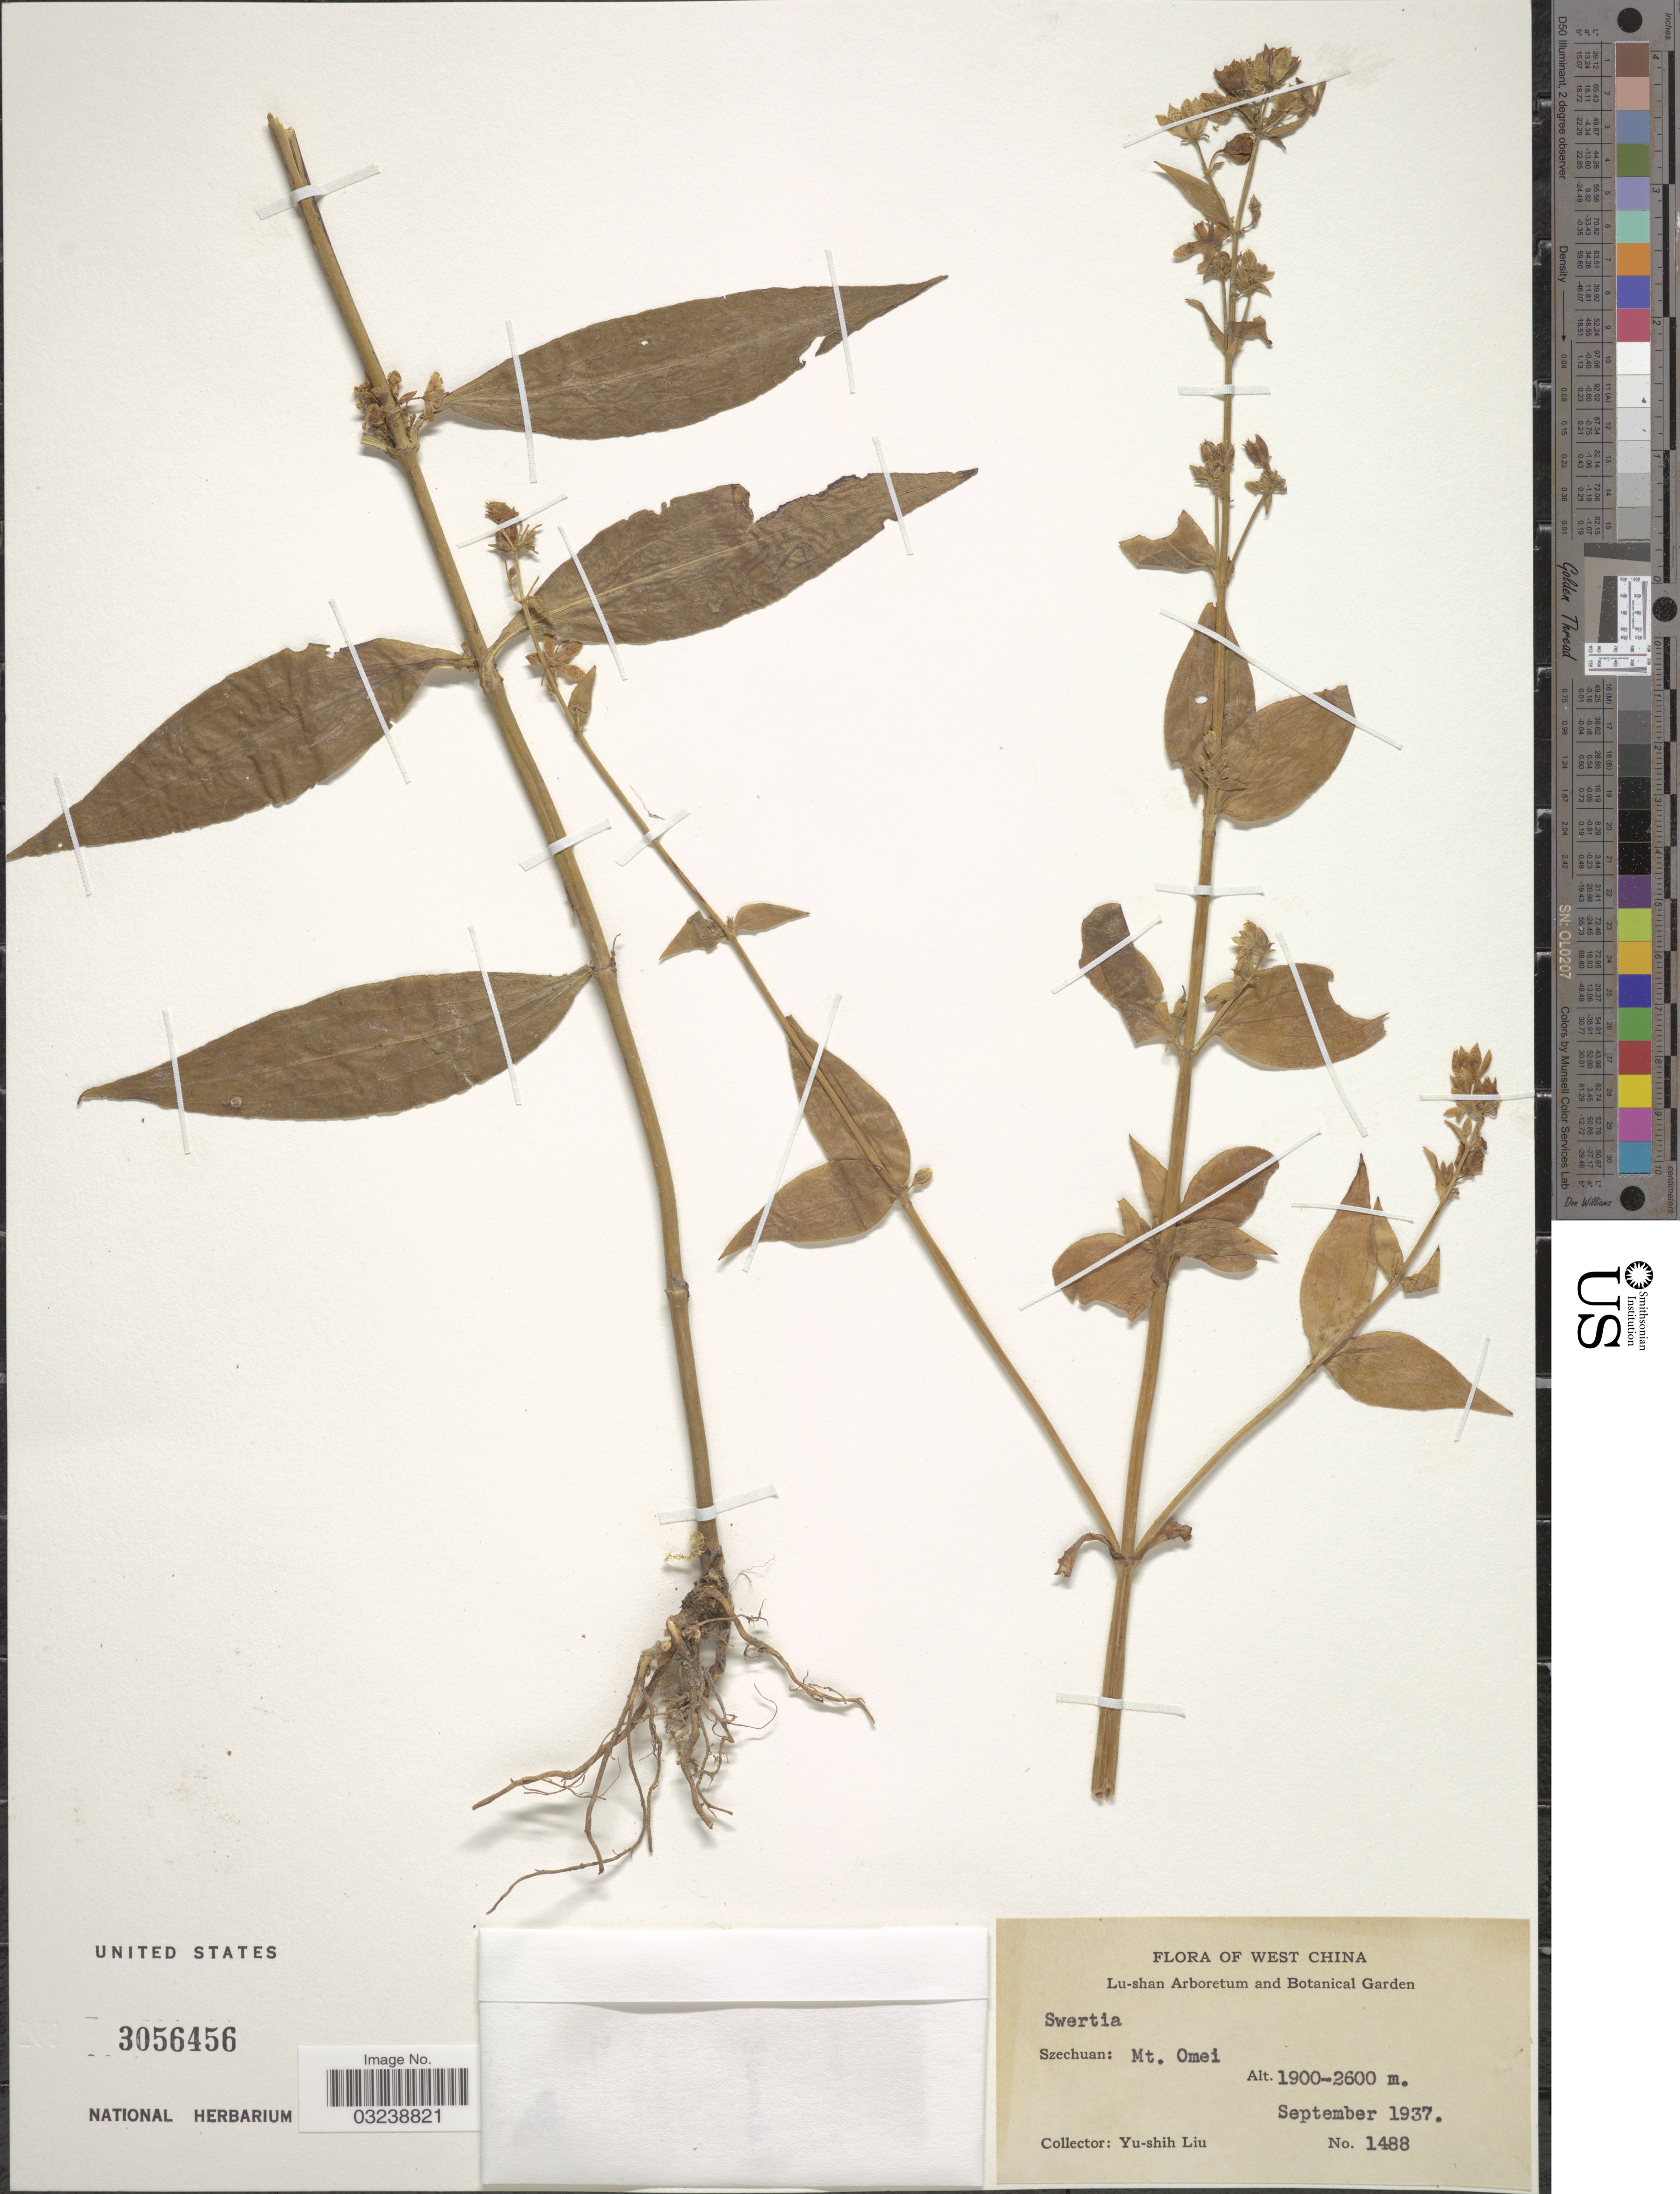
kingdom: Plantae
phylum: Tracheophyta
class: Magnoliopsida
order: Gentianales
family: Gentianaceae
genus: Swertia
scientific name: Swertia sp.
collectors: Y.-S. Liu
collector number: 1488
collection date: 1937-09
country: China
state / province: Sichuan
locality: West China. Szechuan: Mt. Omei.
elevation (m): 1900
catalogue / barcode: US 3056456